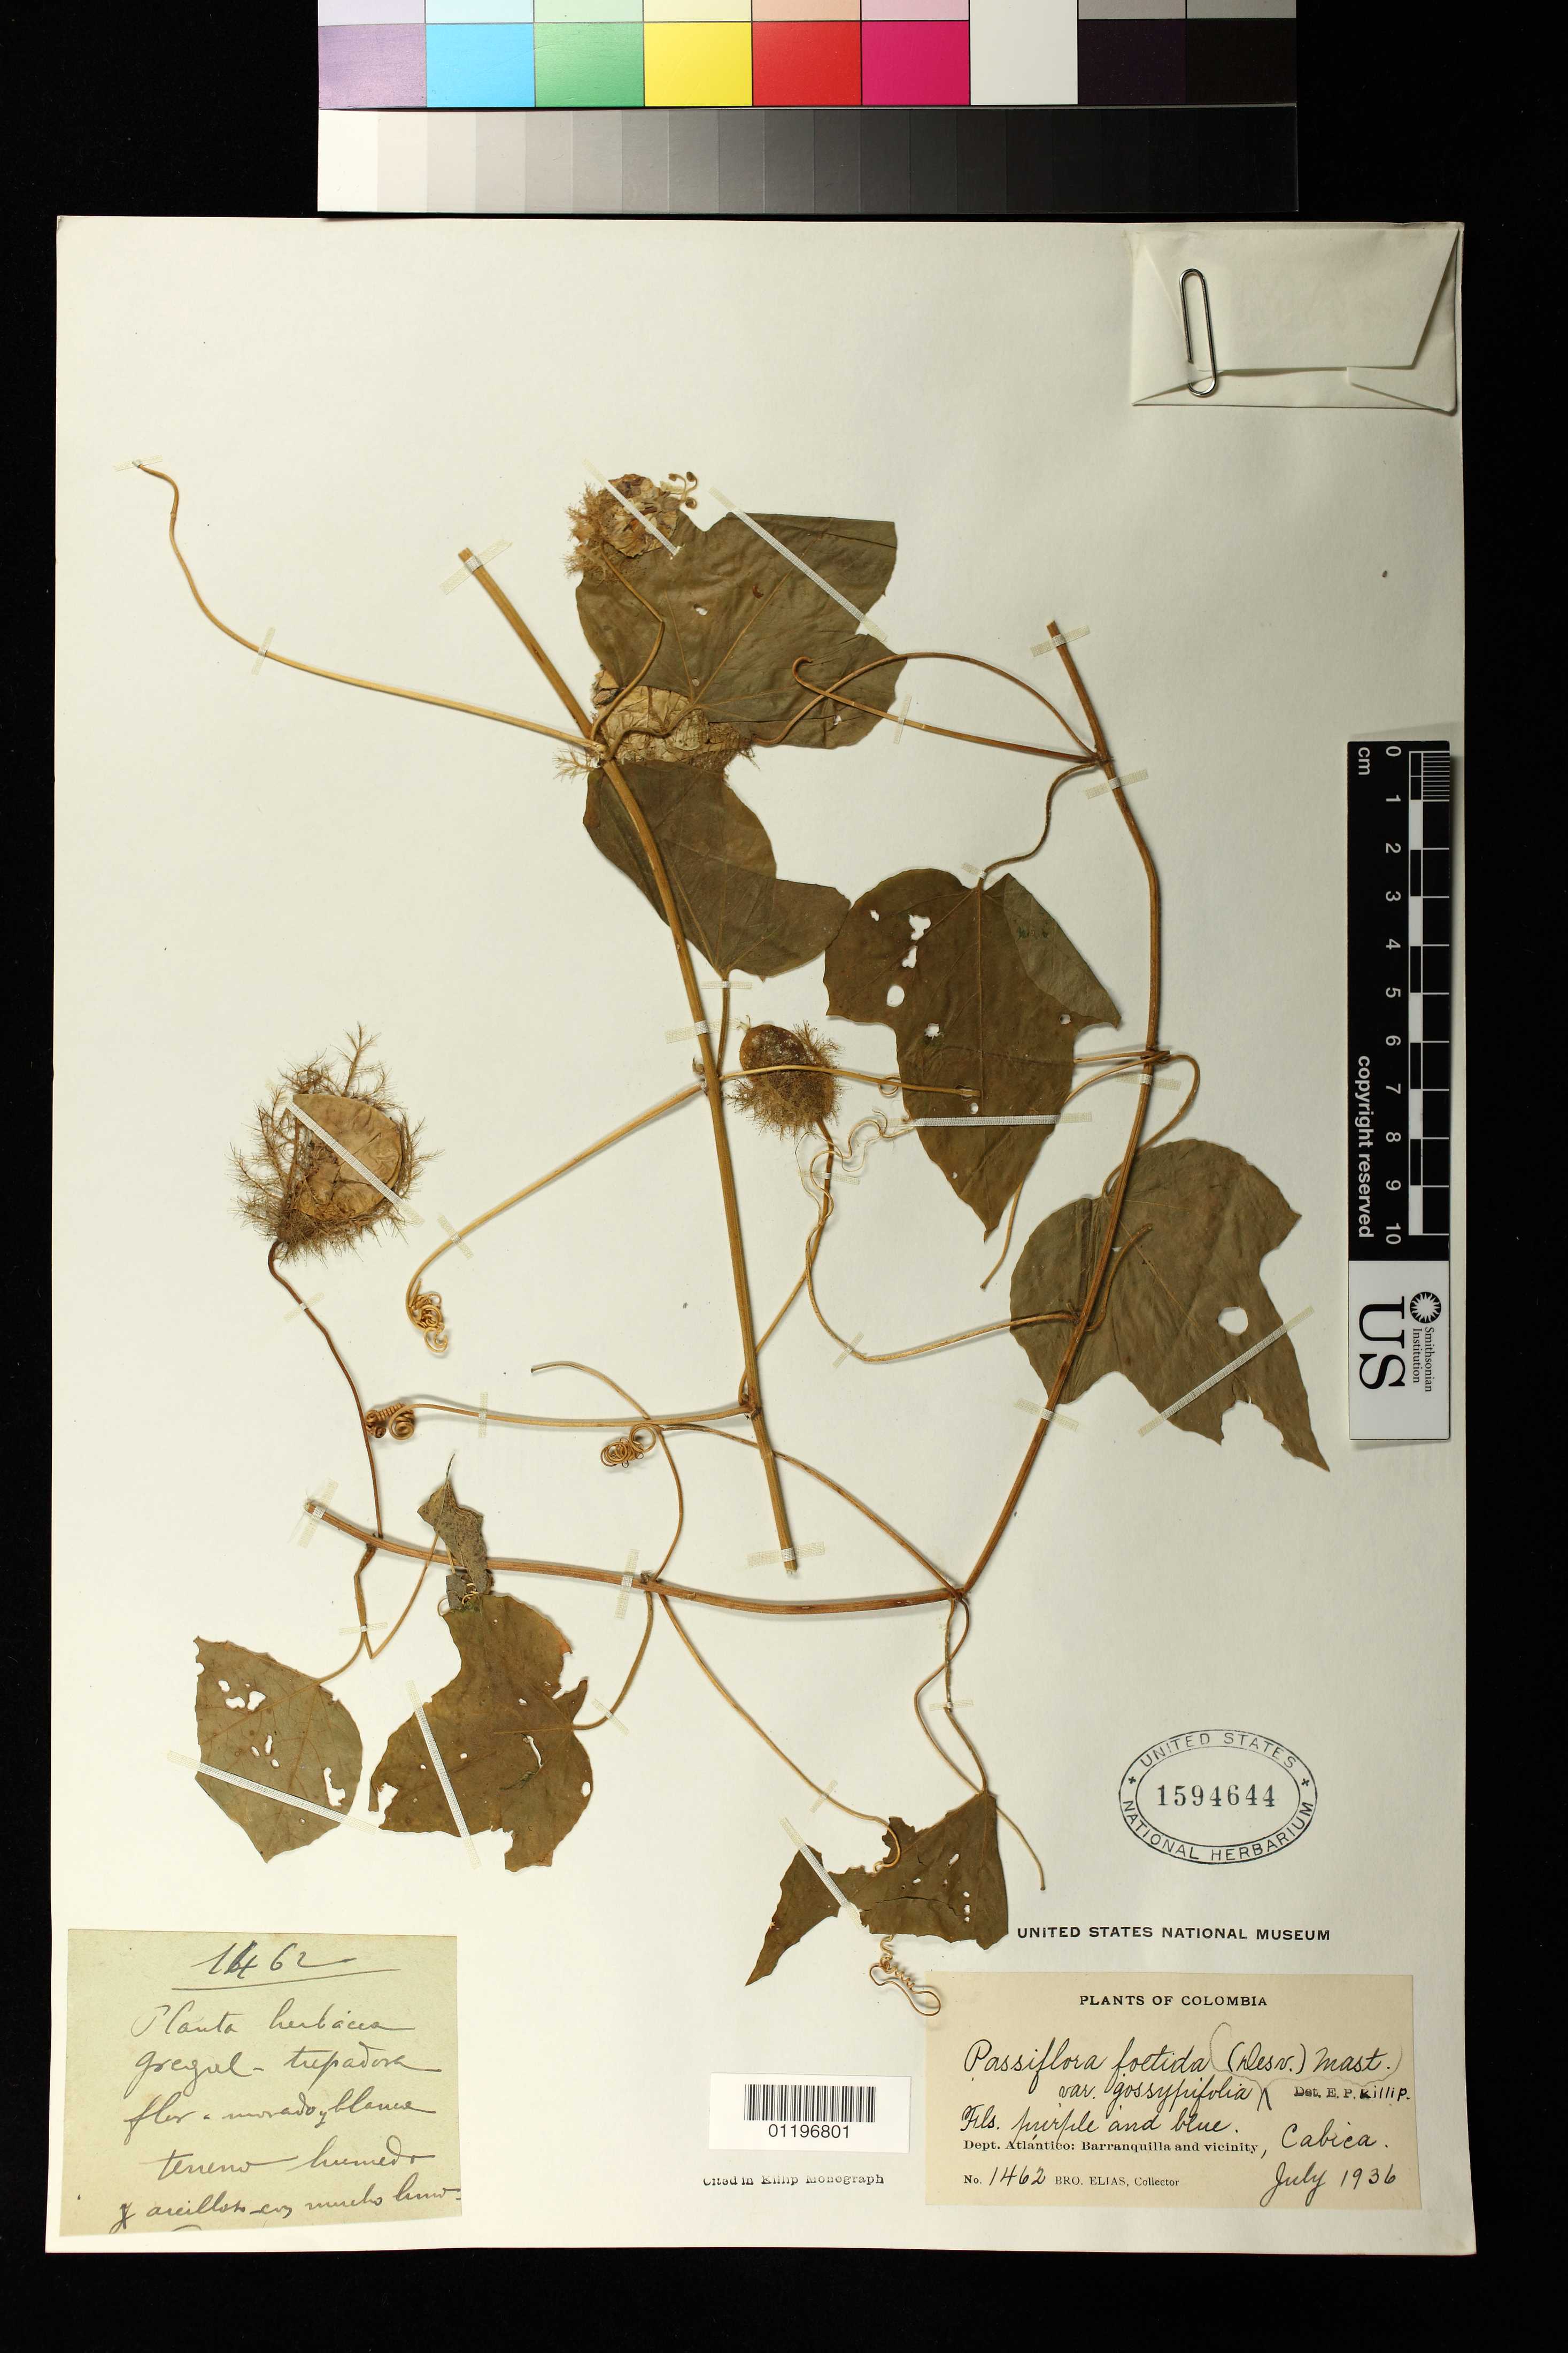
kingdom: Plantae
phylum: Tracheophyta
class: Magnoliopsida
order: Malpighiales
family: Passifloraceae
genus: Passiflora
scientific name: Passiflora foetida var. gossypiifolia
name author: (Desv.) Mast.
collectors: Bro. Elias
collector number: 1462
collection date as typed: Jul 1936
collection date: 1936-07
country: Colombia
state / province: Atlántico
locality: Barranquilla and vicinity, Cabica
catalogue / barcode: US 1594644